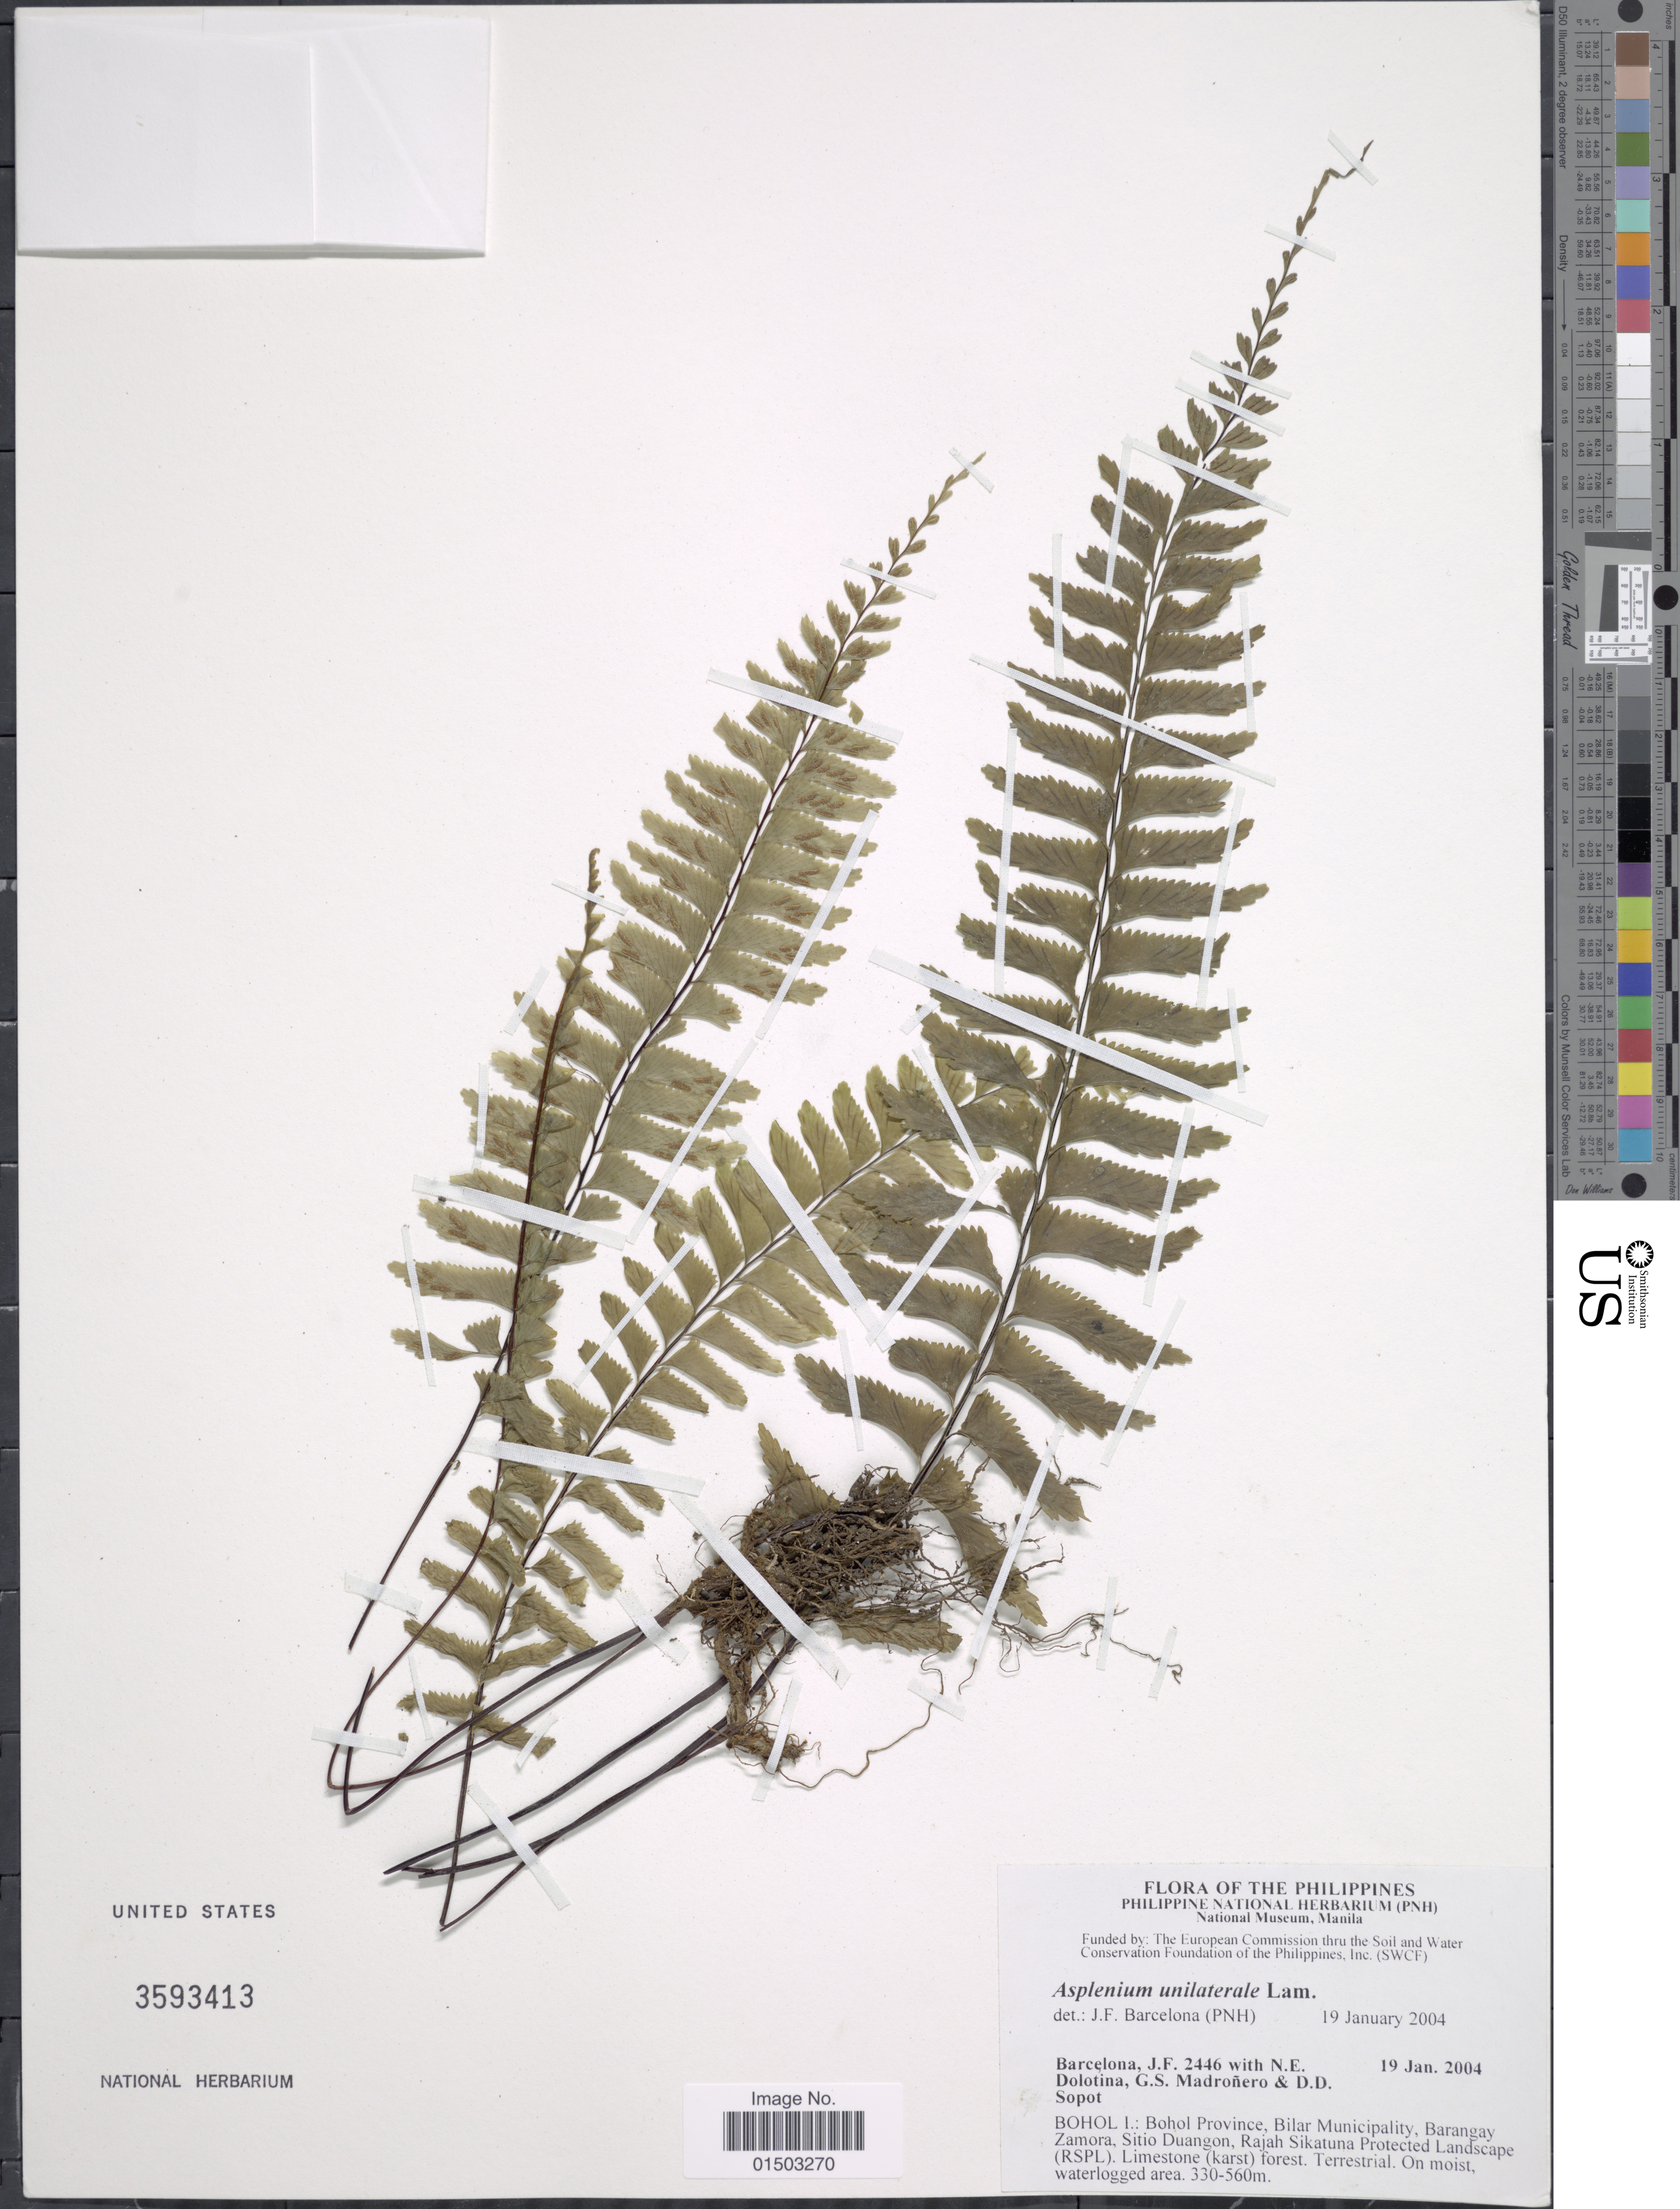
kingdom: Plantae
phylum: Tracheophyta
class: Polypodiopsida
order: Polypodiales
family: Aspleniaceae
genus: Hymenasplenium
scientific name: Hymenasplenium unilaterale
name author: (Lam.) Hayata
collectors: J. F. Barcelona, N. Dolotina, G. Madroñero & D. Sopot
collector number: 2446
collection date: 2004-01-19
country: Philippines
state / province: Central Visayas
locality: Philippines, Bohol I.: Bohol Province, Bilar Municipality, Barangay Zamora,Sitio Duangon, Rajah Sikatuna Protected Landscape.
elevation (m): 330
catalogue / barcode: US 3593413